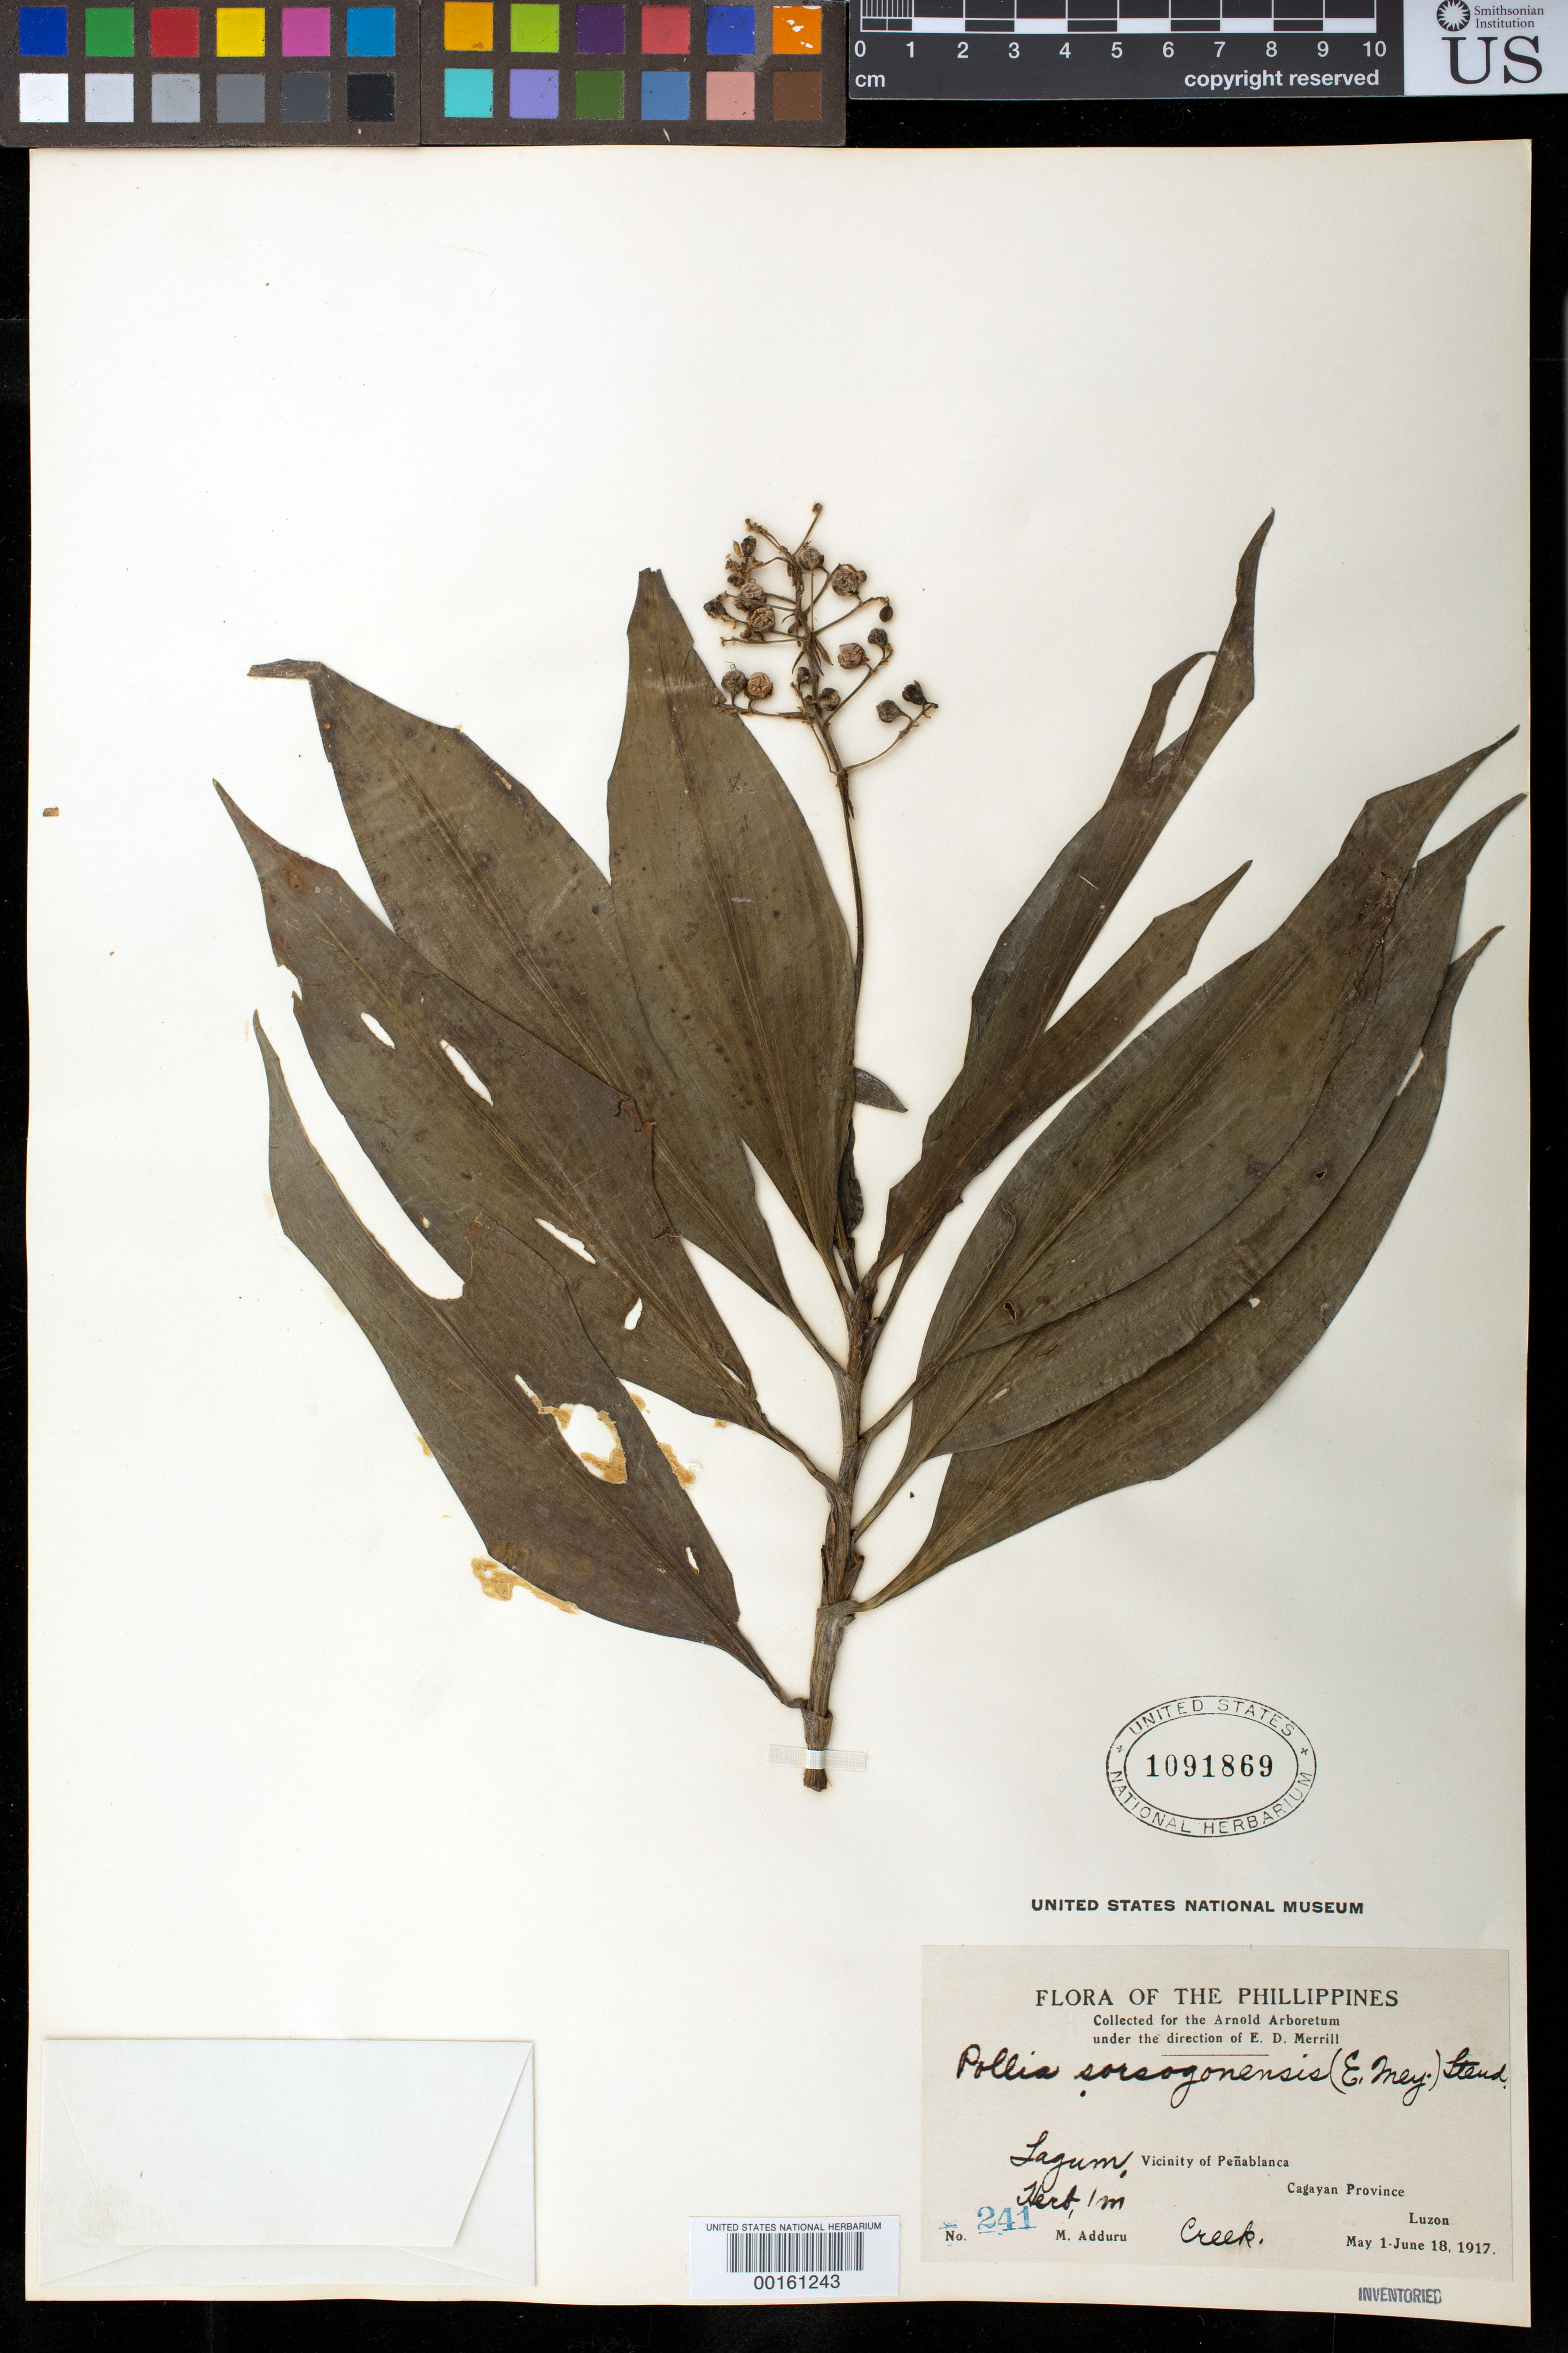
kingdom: Plantae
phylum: Tracheophyta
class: Liliopsida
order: Commelinales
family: Commelinaceae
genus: Pollia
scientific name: Pollia secundiflora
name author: (Blume) Bakh. f.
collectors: M. Adduru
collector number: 241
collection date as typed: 01 May 1917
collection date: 1917-05-01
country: Philippines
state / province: Cagayan Valley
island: Luzon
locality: Lagum, near penablanca. Cagayan.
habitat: Along creek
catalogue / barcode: US 1091869